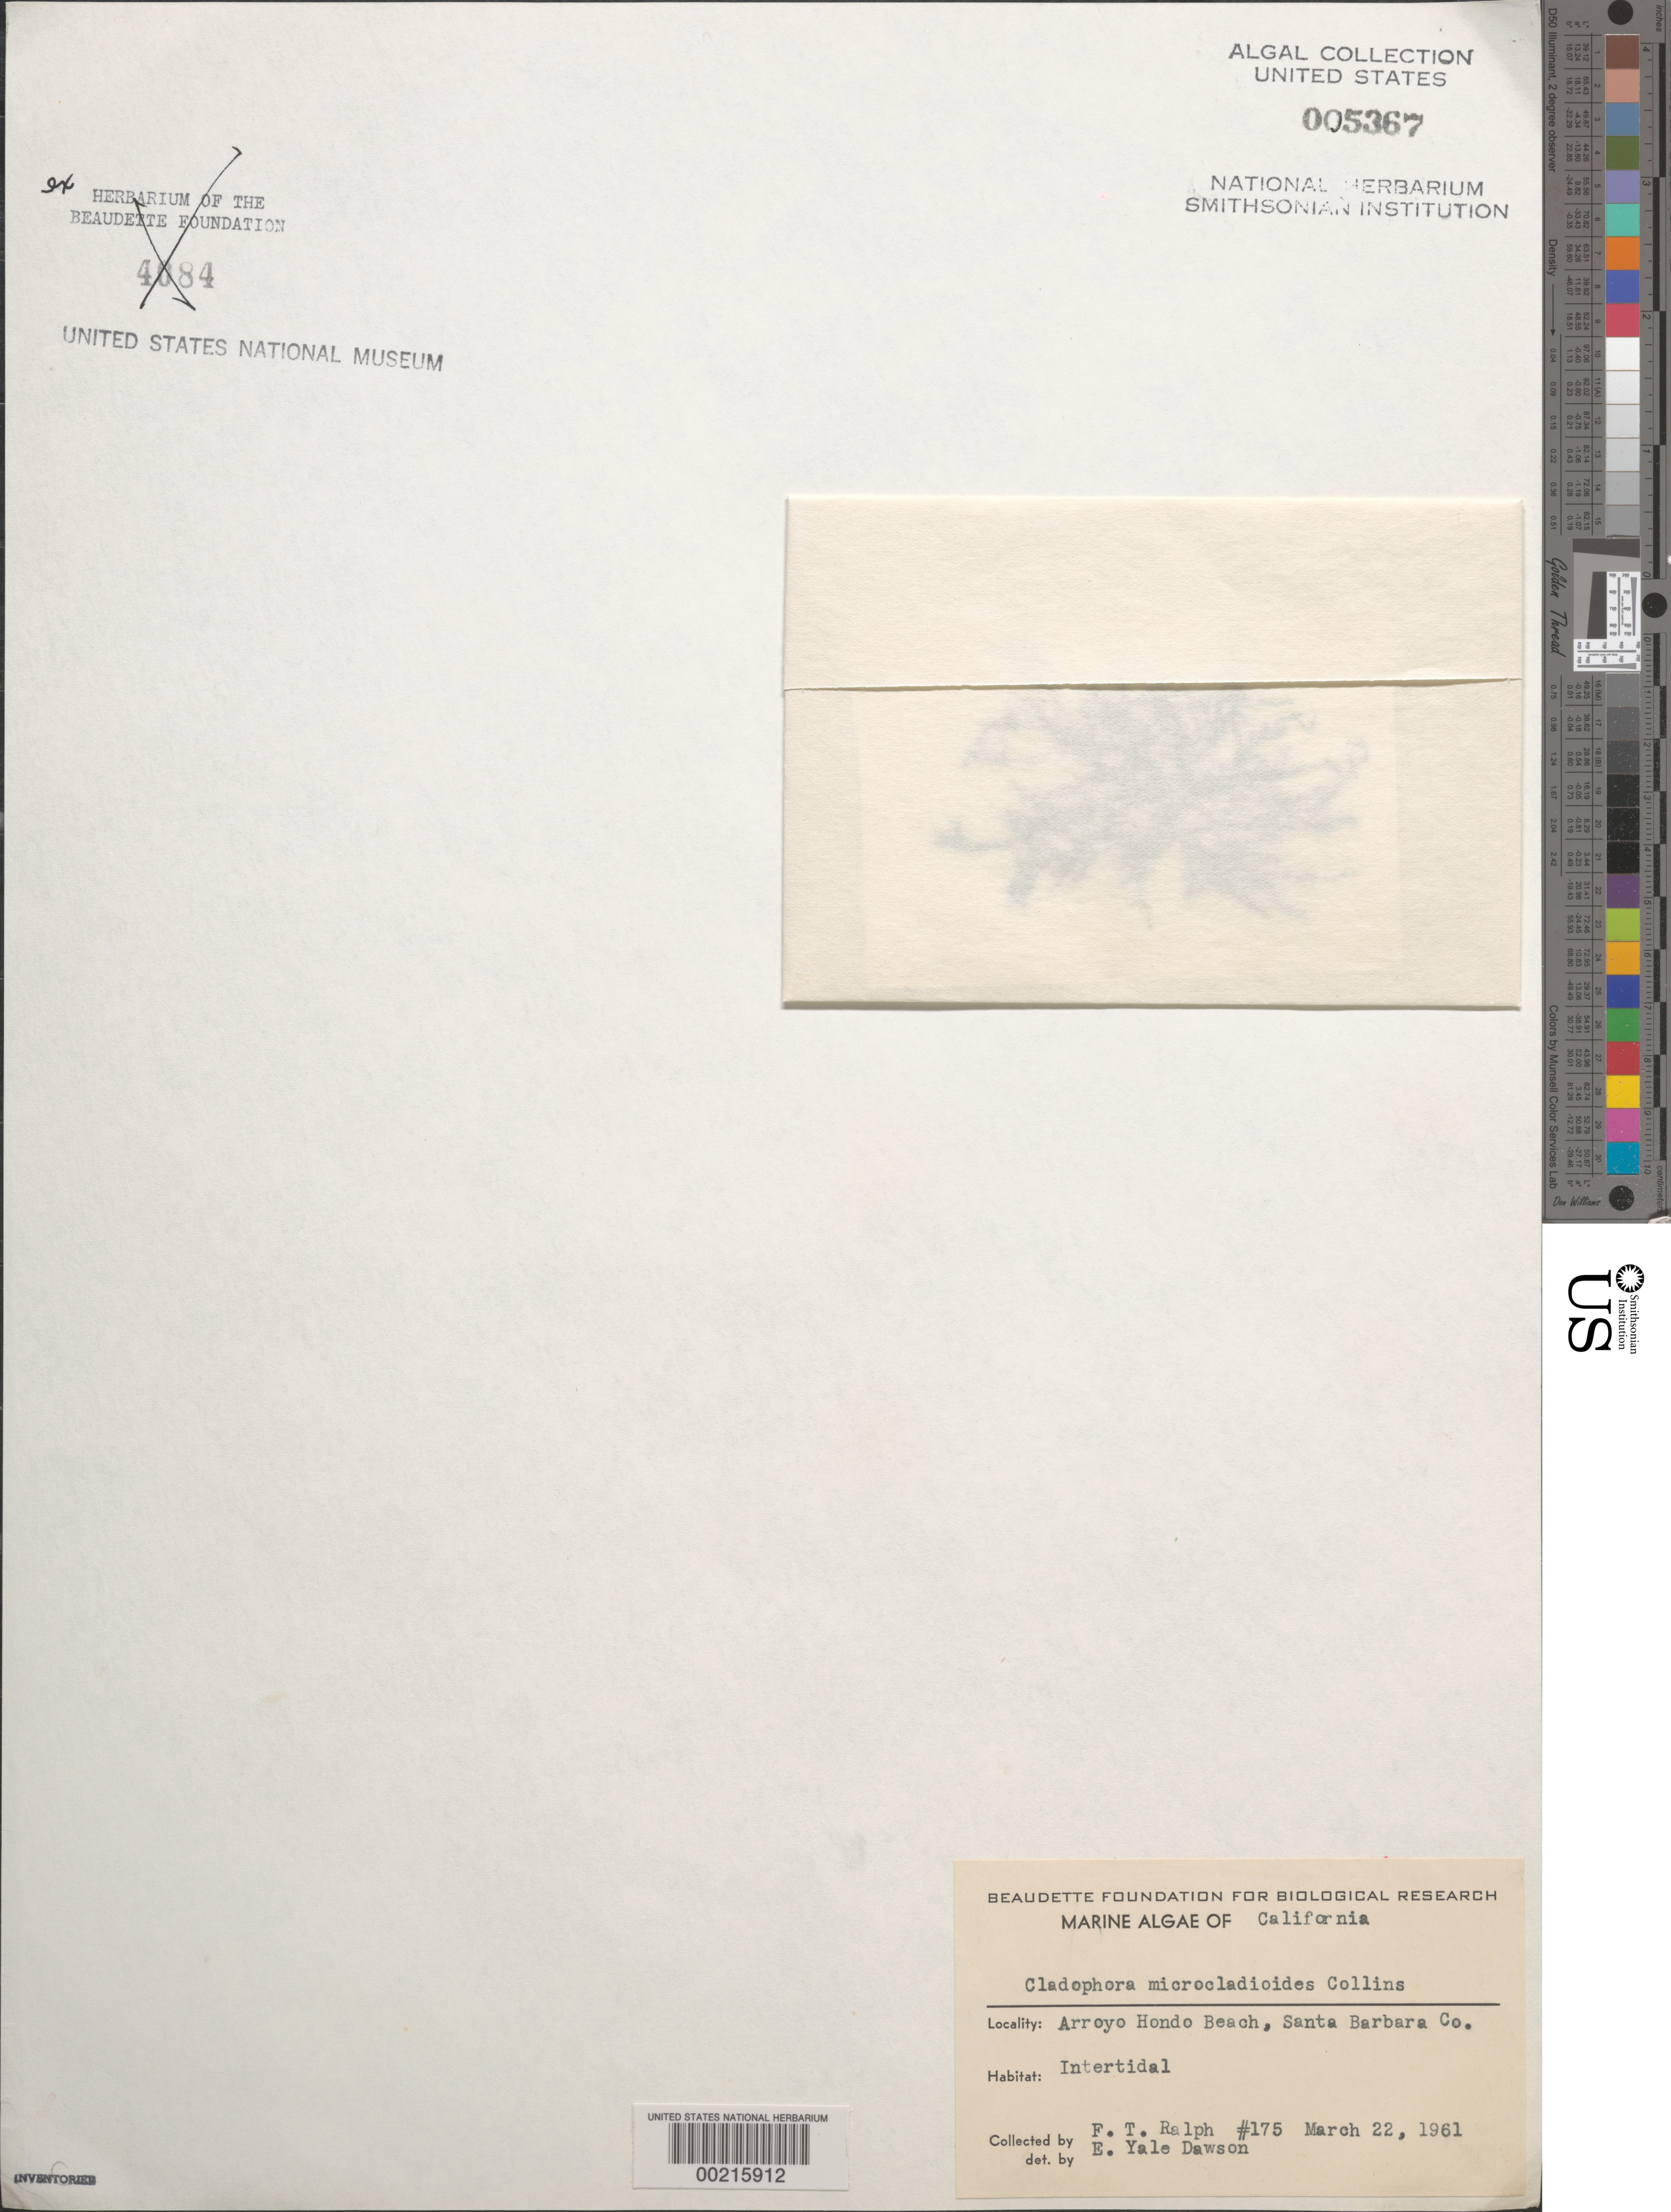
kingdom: Plantae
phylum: Chlorophyta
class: Ulvophyceae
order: Cladophorales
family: Cladophoraceae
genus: Cladophora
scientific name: Cladophora microcladioides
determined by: Dawson, E. Y.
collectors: F. Ralph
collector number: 175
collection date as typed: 22 Mar 1961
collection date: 1961-03-22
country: United States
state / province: California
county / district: Santa Barbara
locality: Arroyo Honda Beach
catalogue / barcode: US 5367